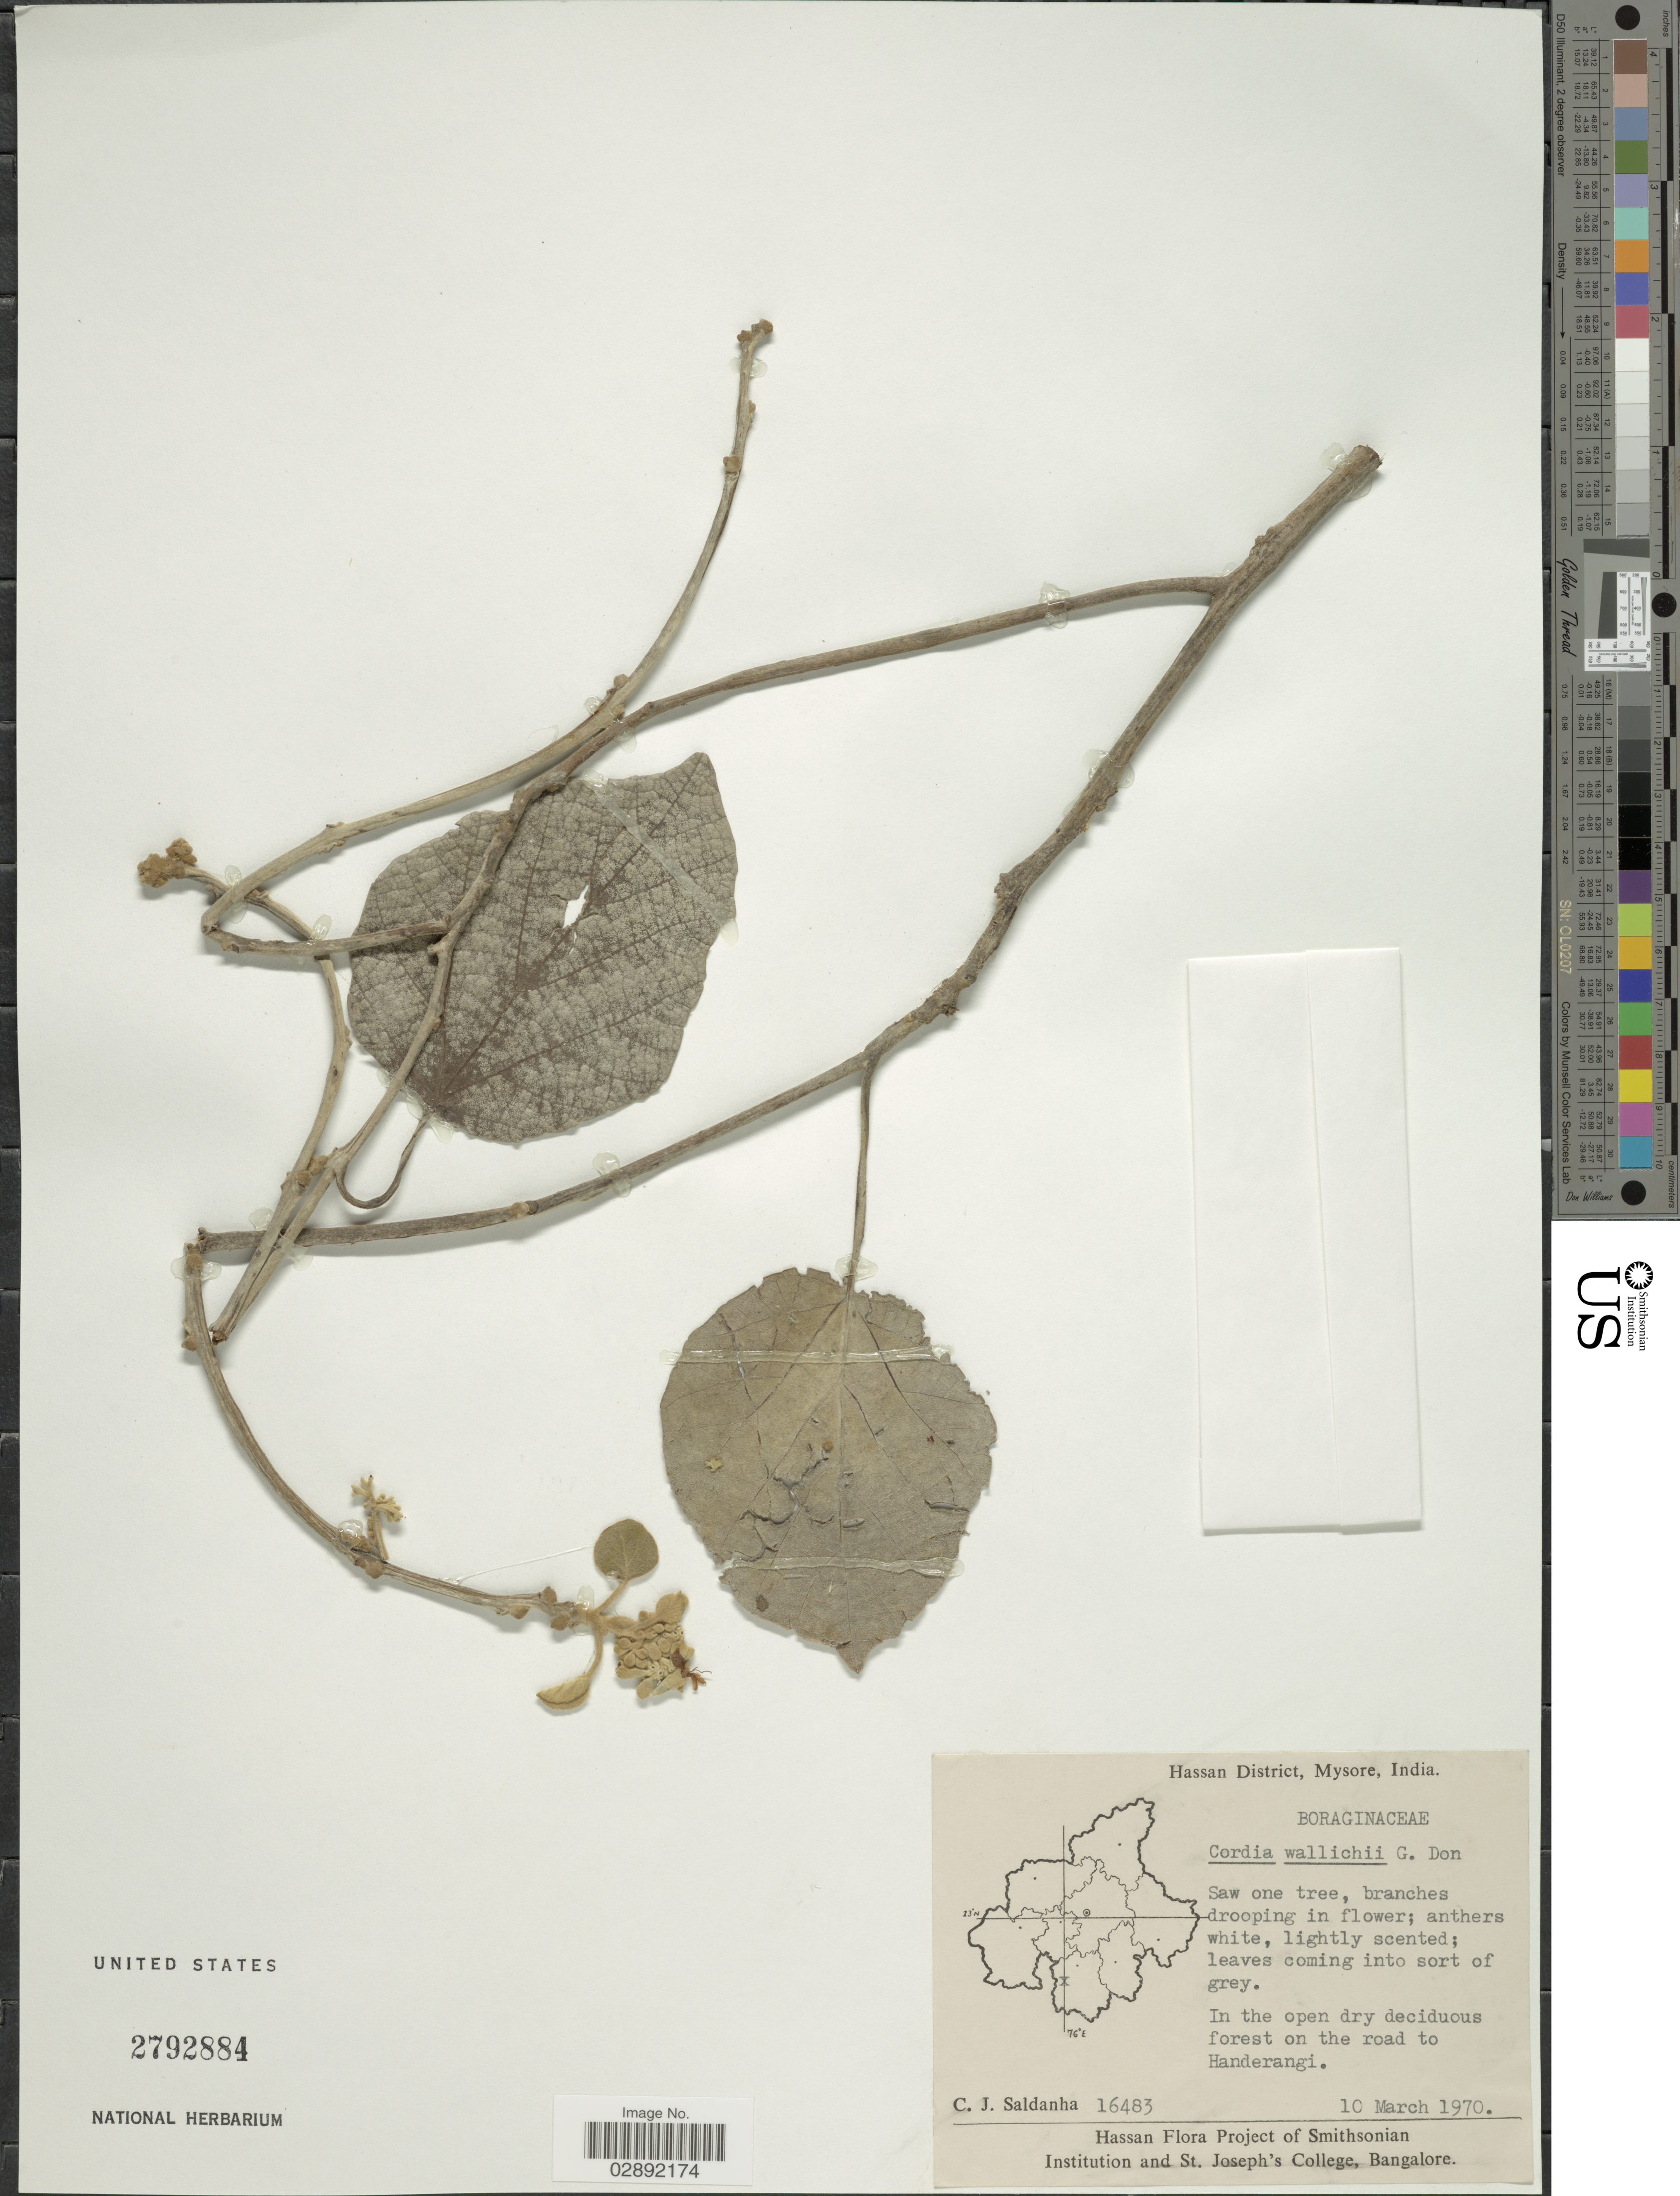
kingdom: Plantae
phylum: Tracheophyta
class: Magnoliopsida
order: Boraginales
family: Cordiaceae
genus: Cordia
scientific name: Cordia wallichii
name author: G. Don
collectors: C. J. Saldanha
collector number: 16483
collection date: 1970-03-10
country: India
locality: Hassan District, Mysore. In the open dry deciduous forest on the road to Handerangi.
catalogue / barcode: US 2792884